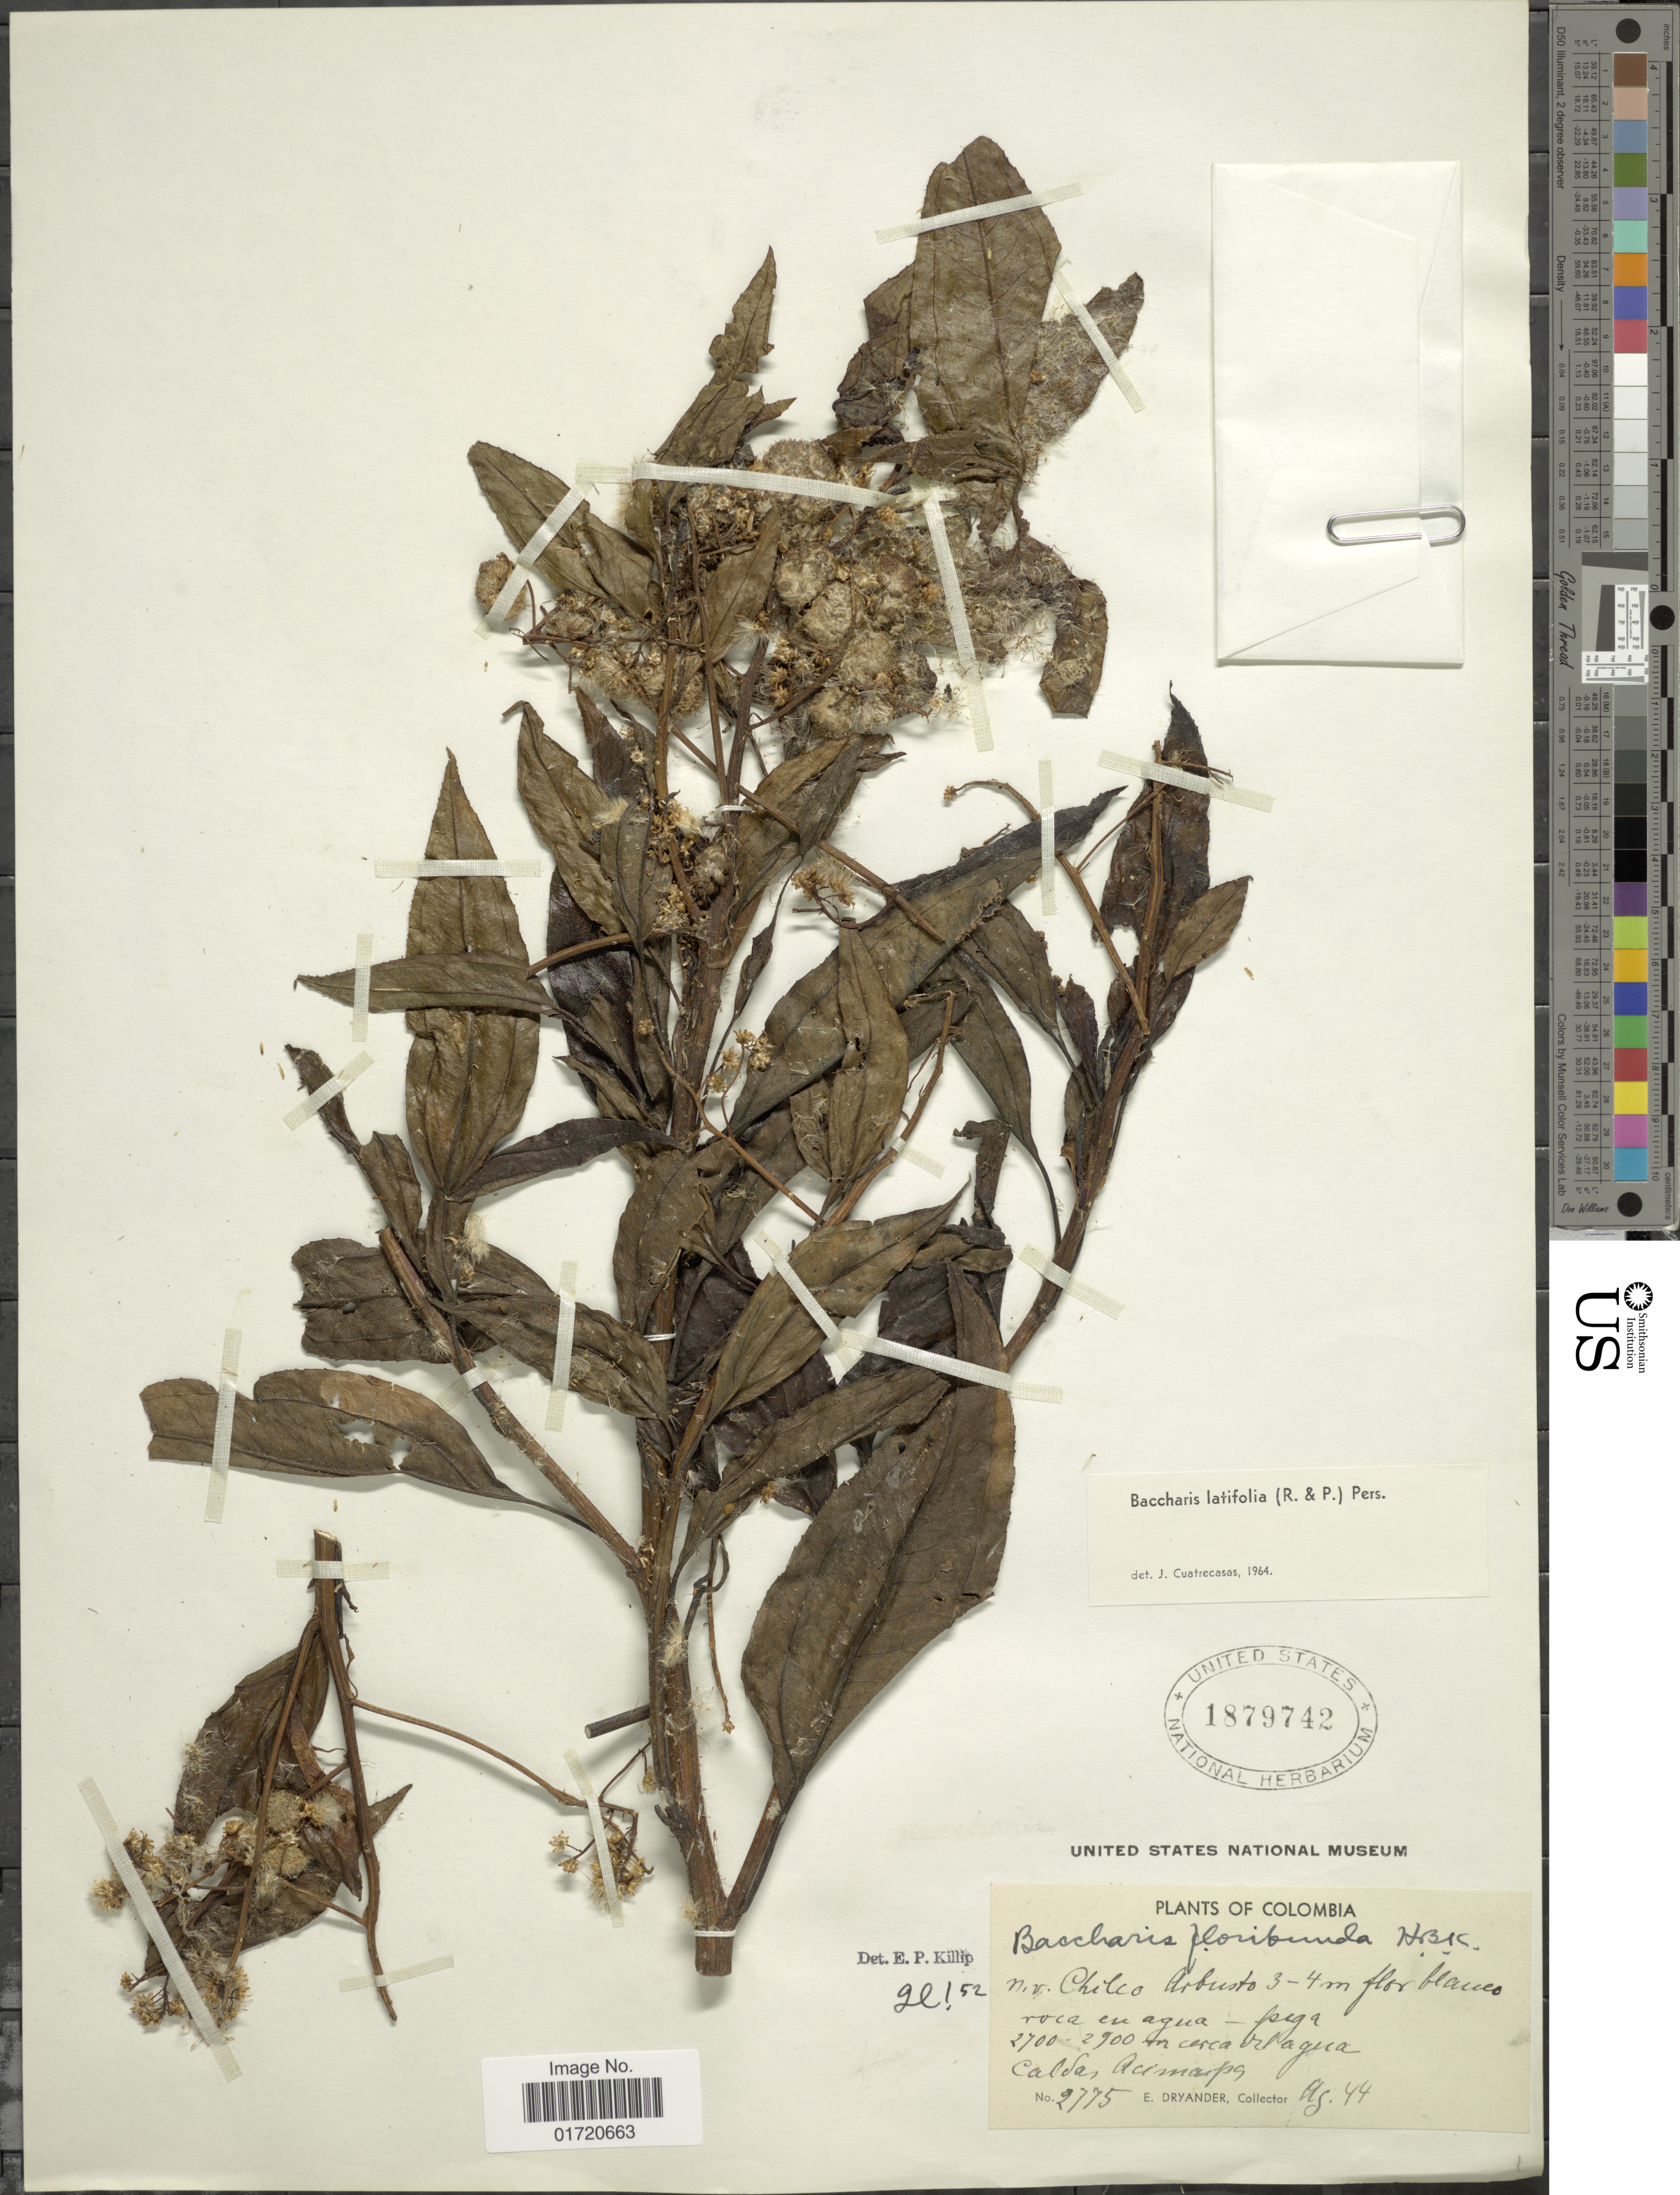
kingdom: Plantae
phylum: Tracheophyta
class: Magnoliopsida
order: Asterales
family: Asteraceae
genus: Baccharis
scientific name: Baccharis latifolia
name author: (Ruiz & Pav.) Pers.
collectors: E. Dryander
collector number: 2775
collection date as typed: Transcribed d/m/y: /8/44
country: Colombia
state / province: Caldas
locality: Cerca del agua, Caldas Acimaipa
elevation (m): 2700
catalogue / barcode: US 1879742